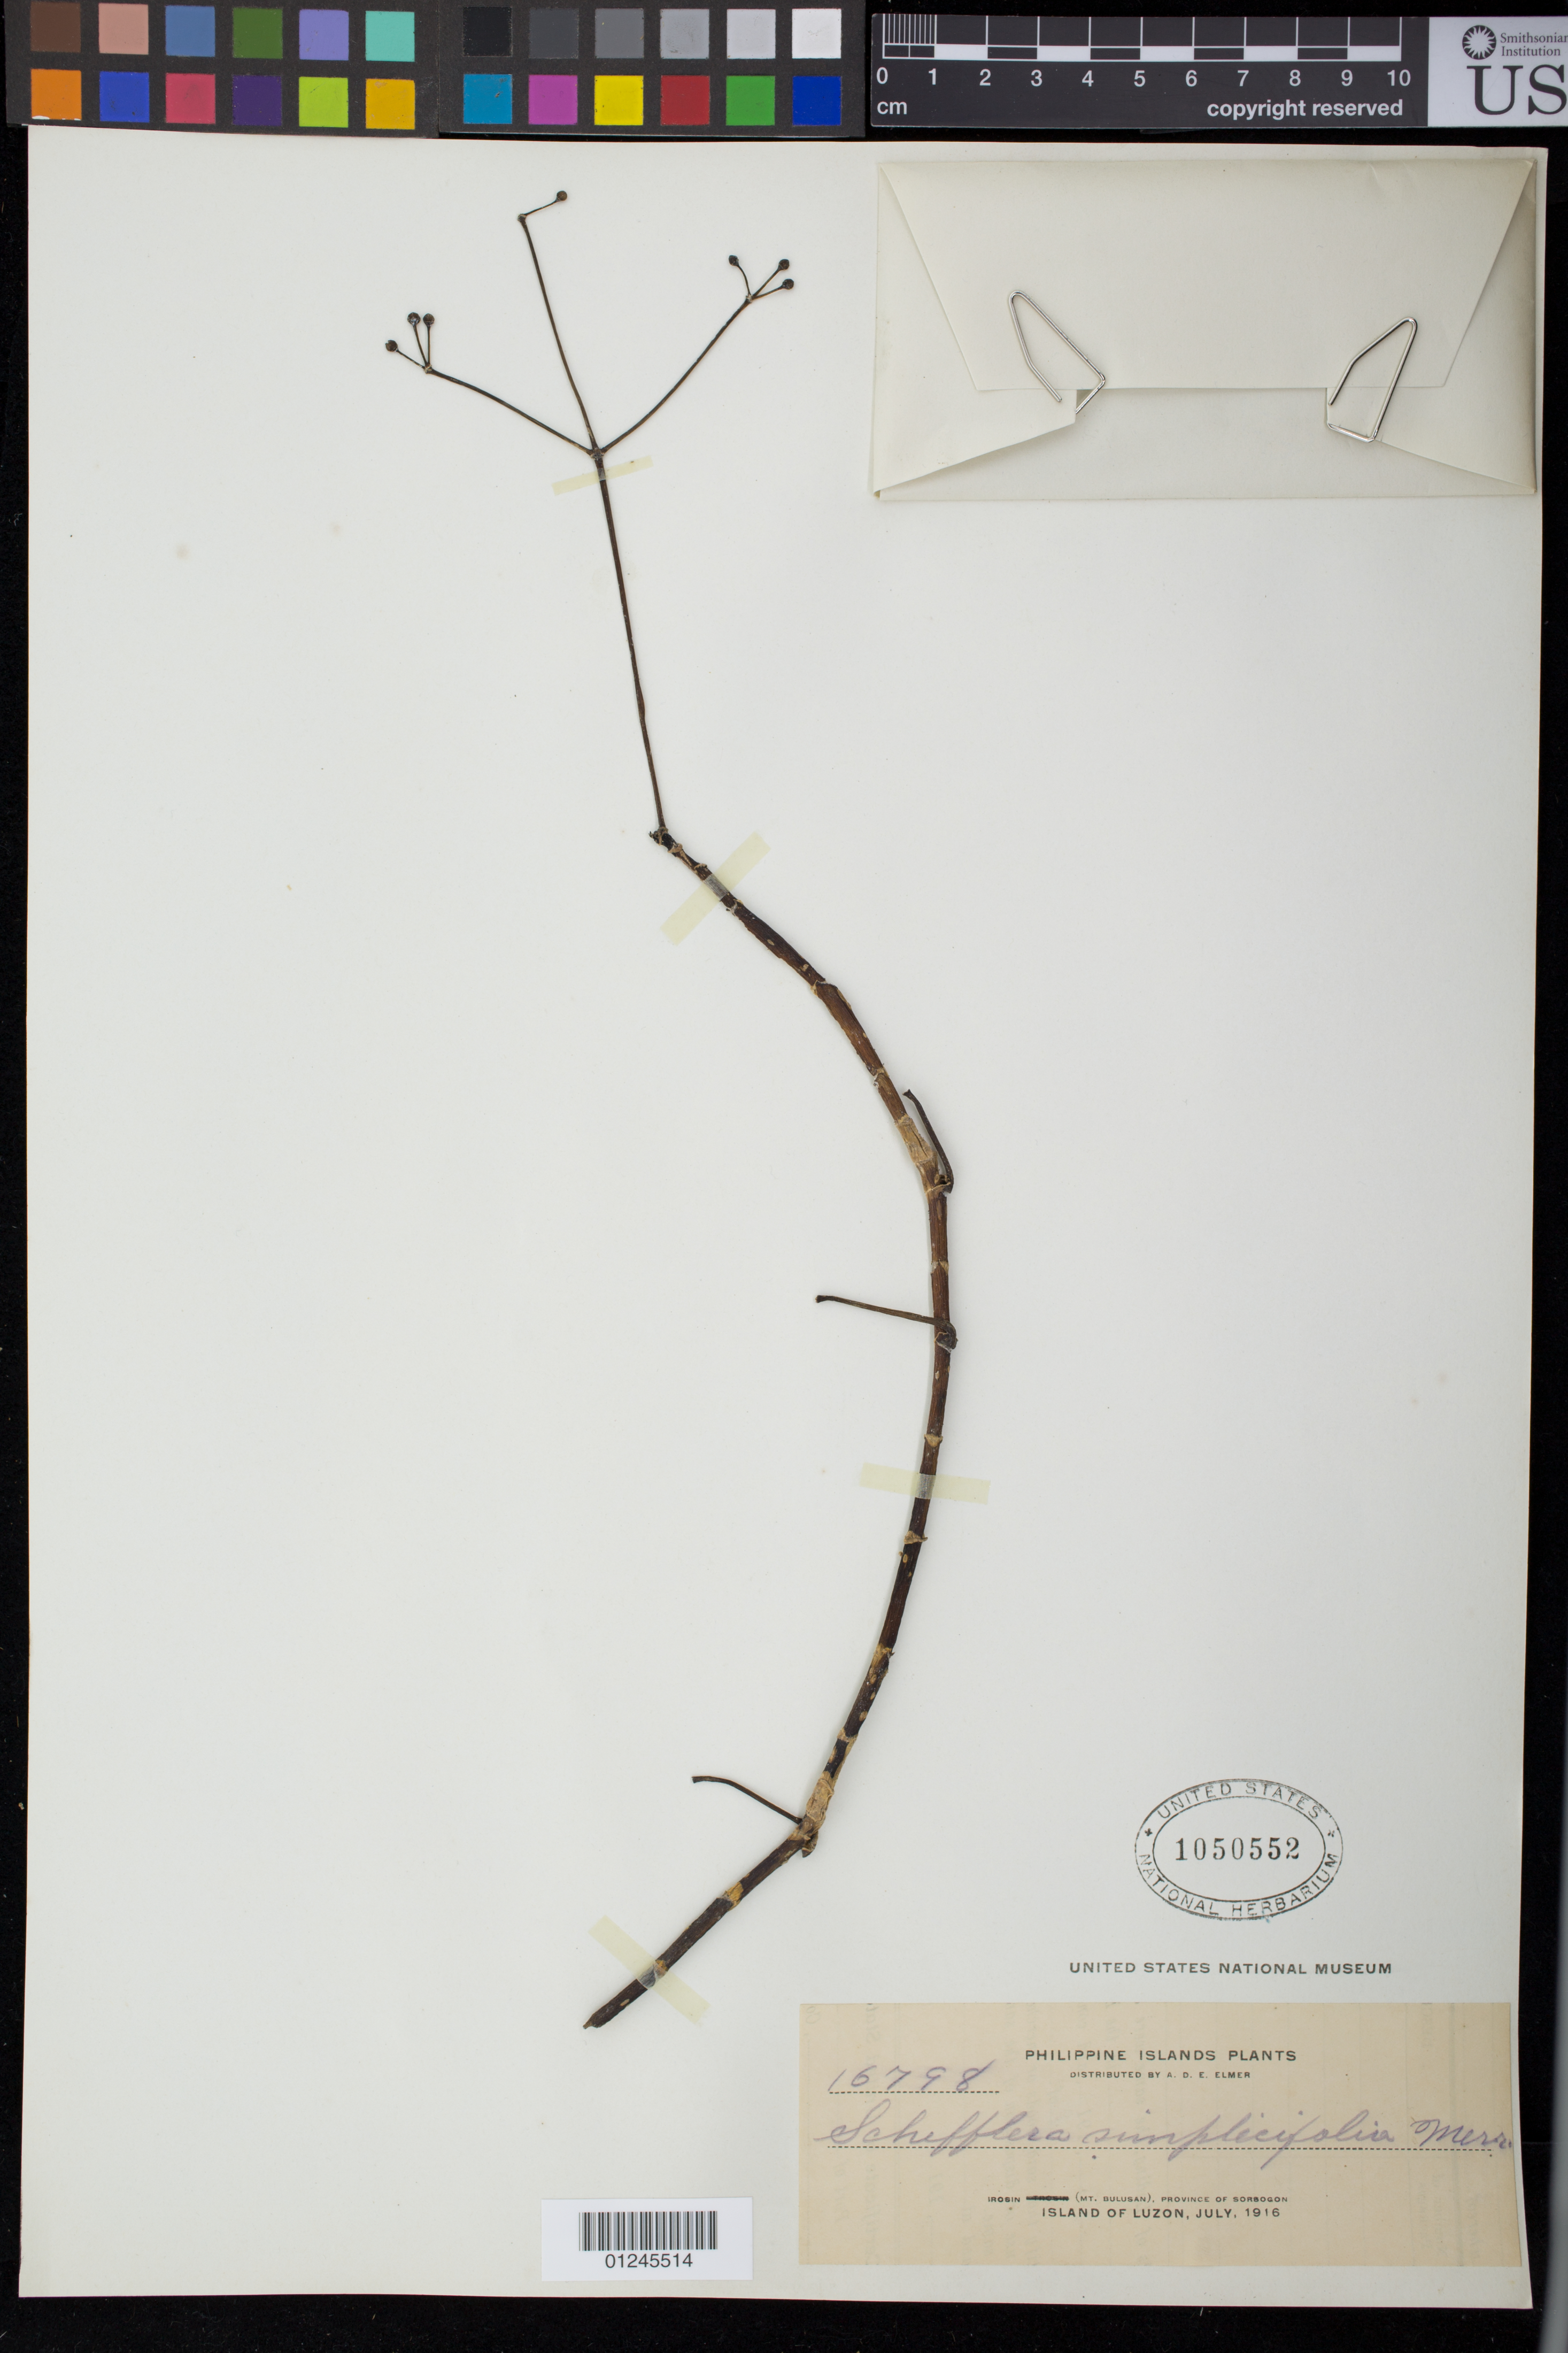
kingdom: Plantae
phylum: Tracheophyta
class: Magnoliopsida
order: Apiales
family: Araliaceae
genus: Schefflera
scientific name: Schefflera simplicifolia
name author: Merr.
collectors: A. D. E. Elmer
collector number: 16798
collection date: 1916-07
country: Philippines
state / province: Bicol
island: Luzon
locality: Irosin (Mt. Bulusan), Province of Sorsogon, Island of Luzon.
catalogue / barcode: US 1050552